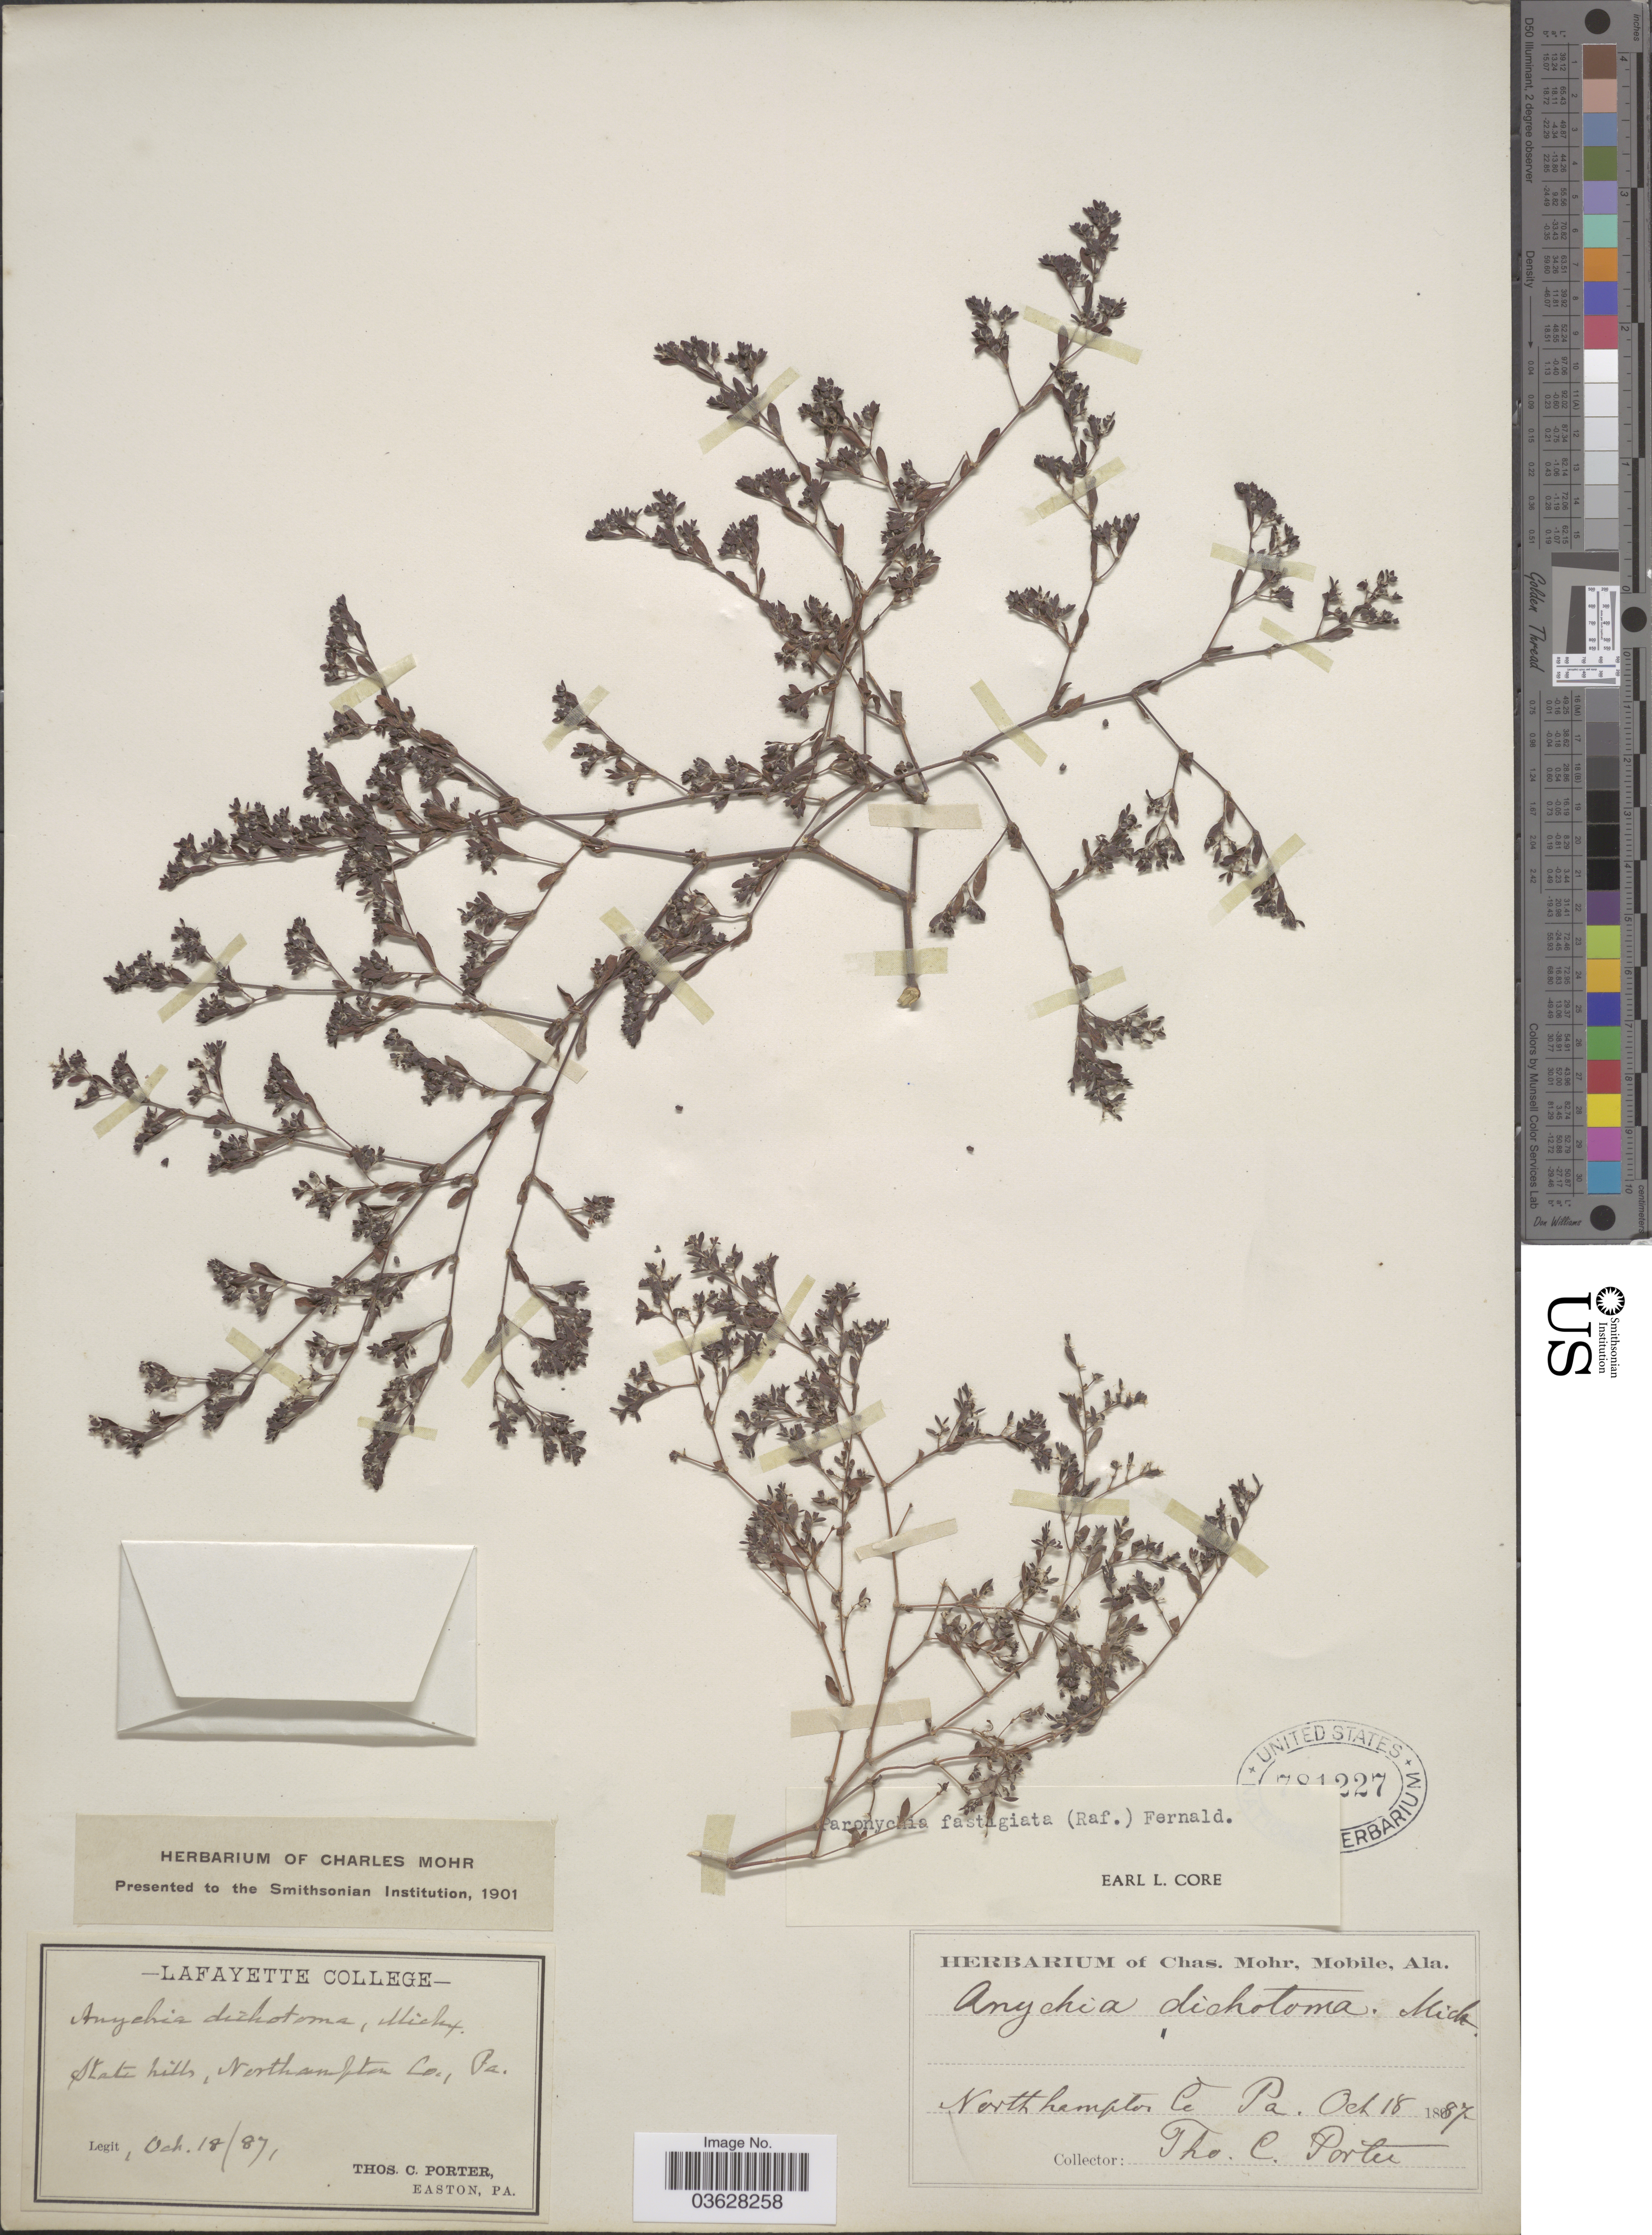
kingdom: Plantae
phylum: Tracheophyta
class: Magnoliopsida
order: Caryophyllales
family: Caryophyllaceae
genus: Paronychia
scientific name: Paronychia fastigiata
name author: (Raf.) Fernald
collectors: T. Porter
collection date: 1887-10-18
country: United States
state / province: Pennsylvania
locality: State hills, Northampton Co.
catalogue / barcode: US 781227